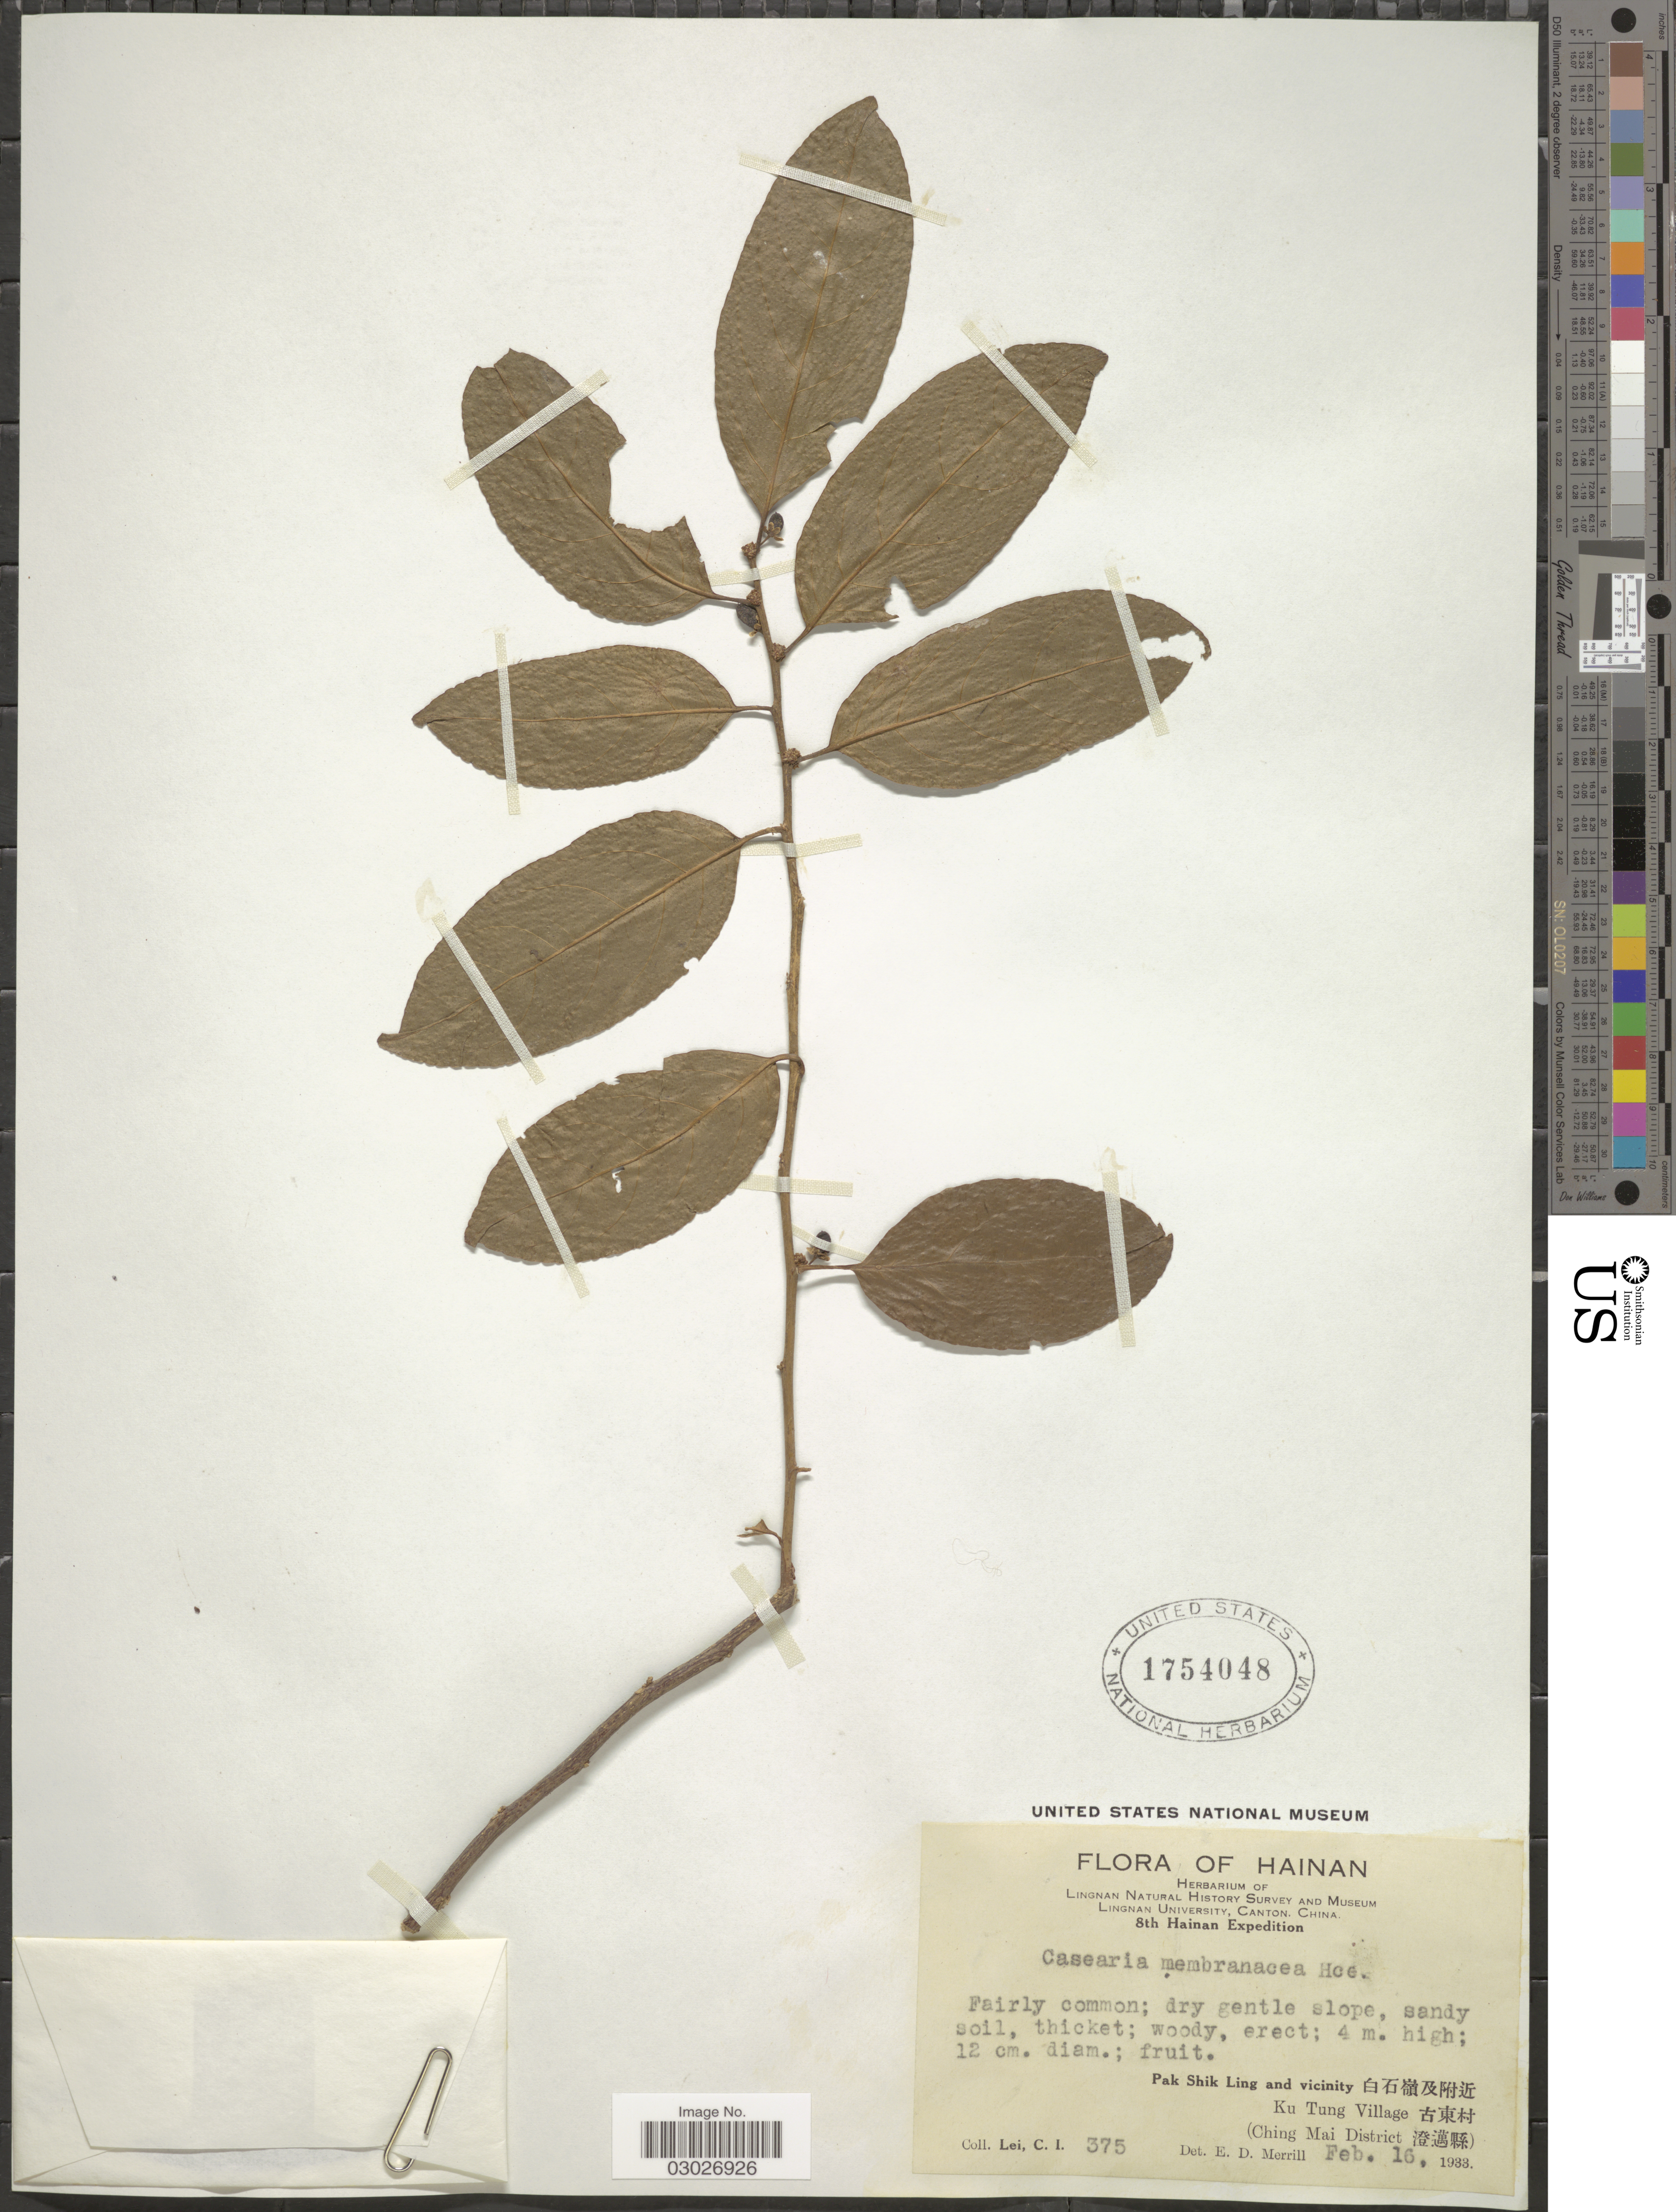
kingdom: Plantae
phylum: Tracheophyta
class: Magnoliopsida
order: Malpighiales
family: Salicaceae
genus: Casearia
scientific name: Casearia membranacea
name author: Hance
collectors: C. I. Lei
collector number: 375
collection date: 1933-02-16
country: China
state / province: Hainan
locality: Pak Shik Ling and vicinity. Ku Tung Village (Ching Mai District).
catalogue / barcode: US 1754048